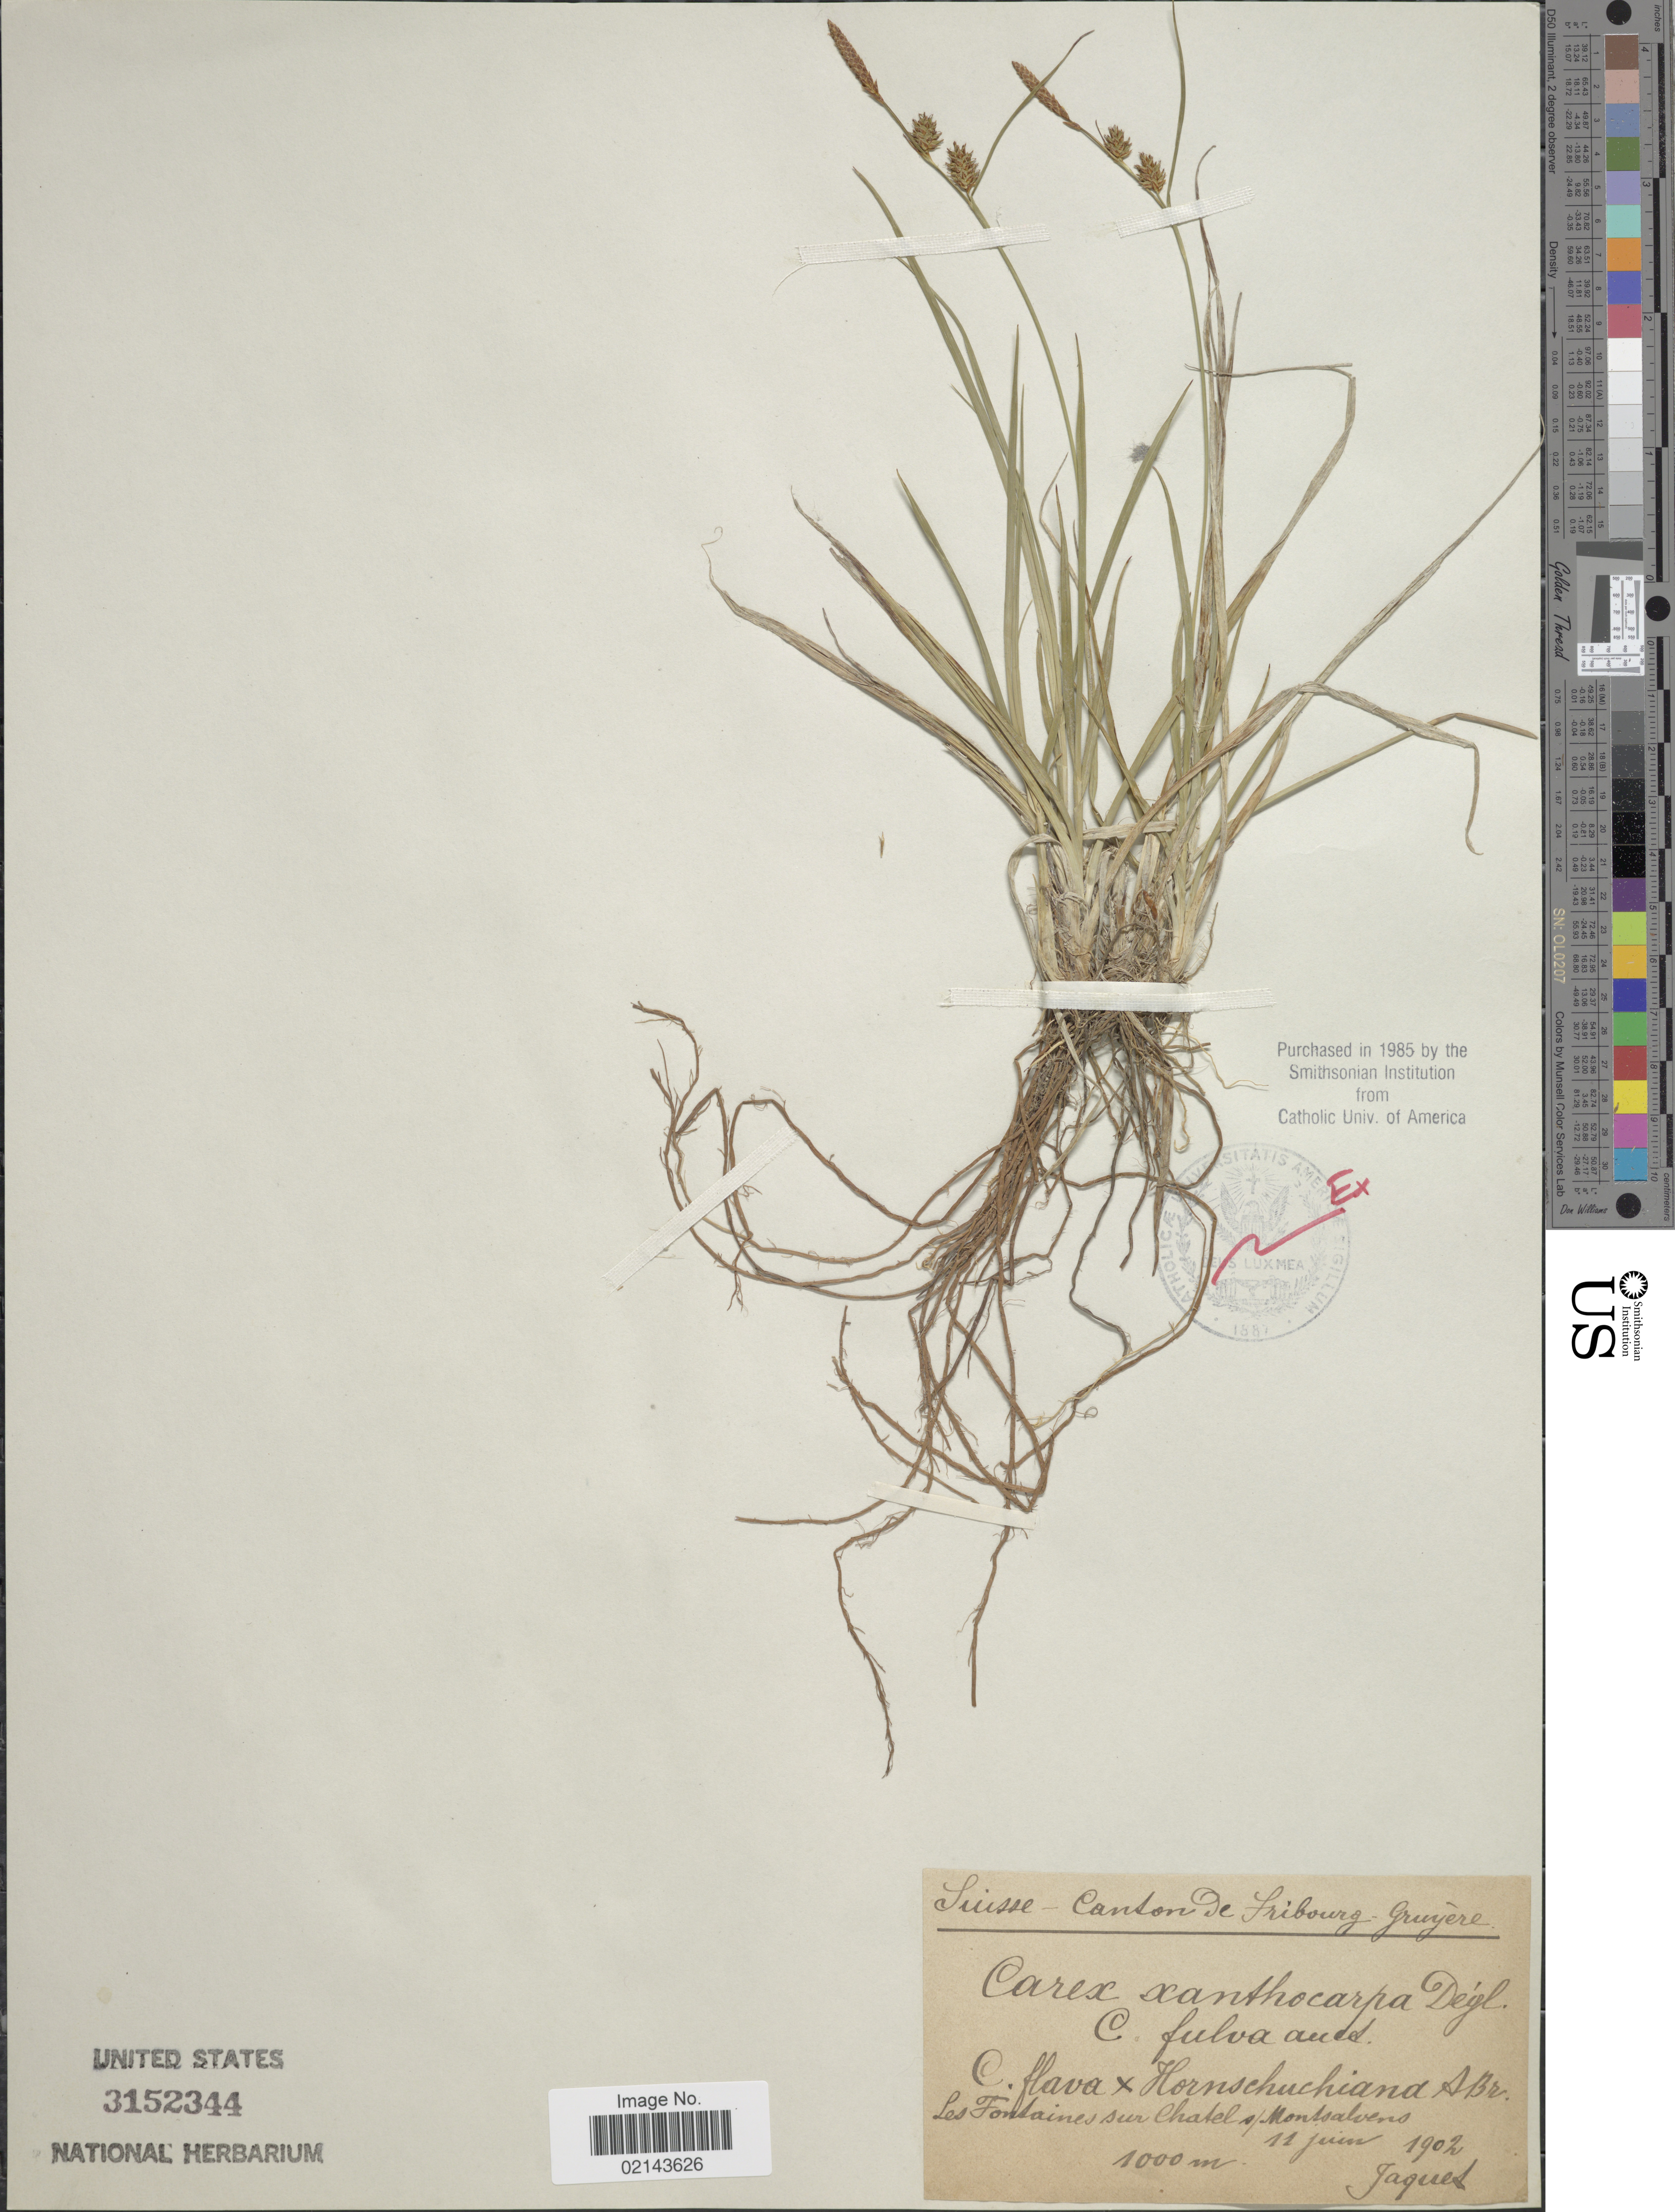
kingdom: Plantae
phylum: Tracheophyta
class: Liliopsida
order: Poales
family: Cyperaceae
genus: Carex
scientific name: Carex x xanthocarpa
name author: Degl.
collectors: -. Jaquet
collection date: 1902-06-11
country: Switzerland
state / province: Fribourg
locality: Canton de Fribourg, Gruyère, Les Fontaines sur Châtel/Montsalvens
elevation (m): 1000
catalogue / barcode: US 3152344